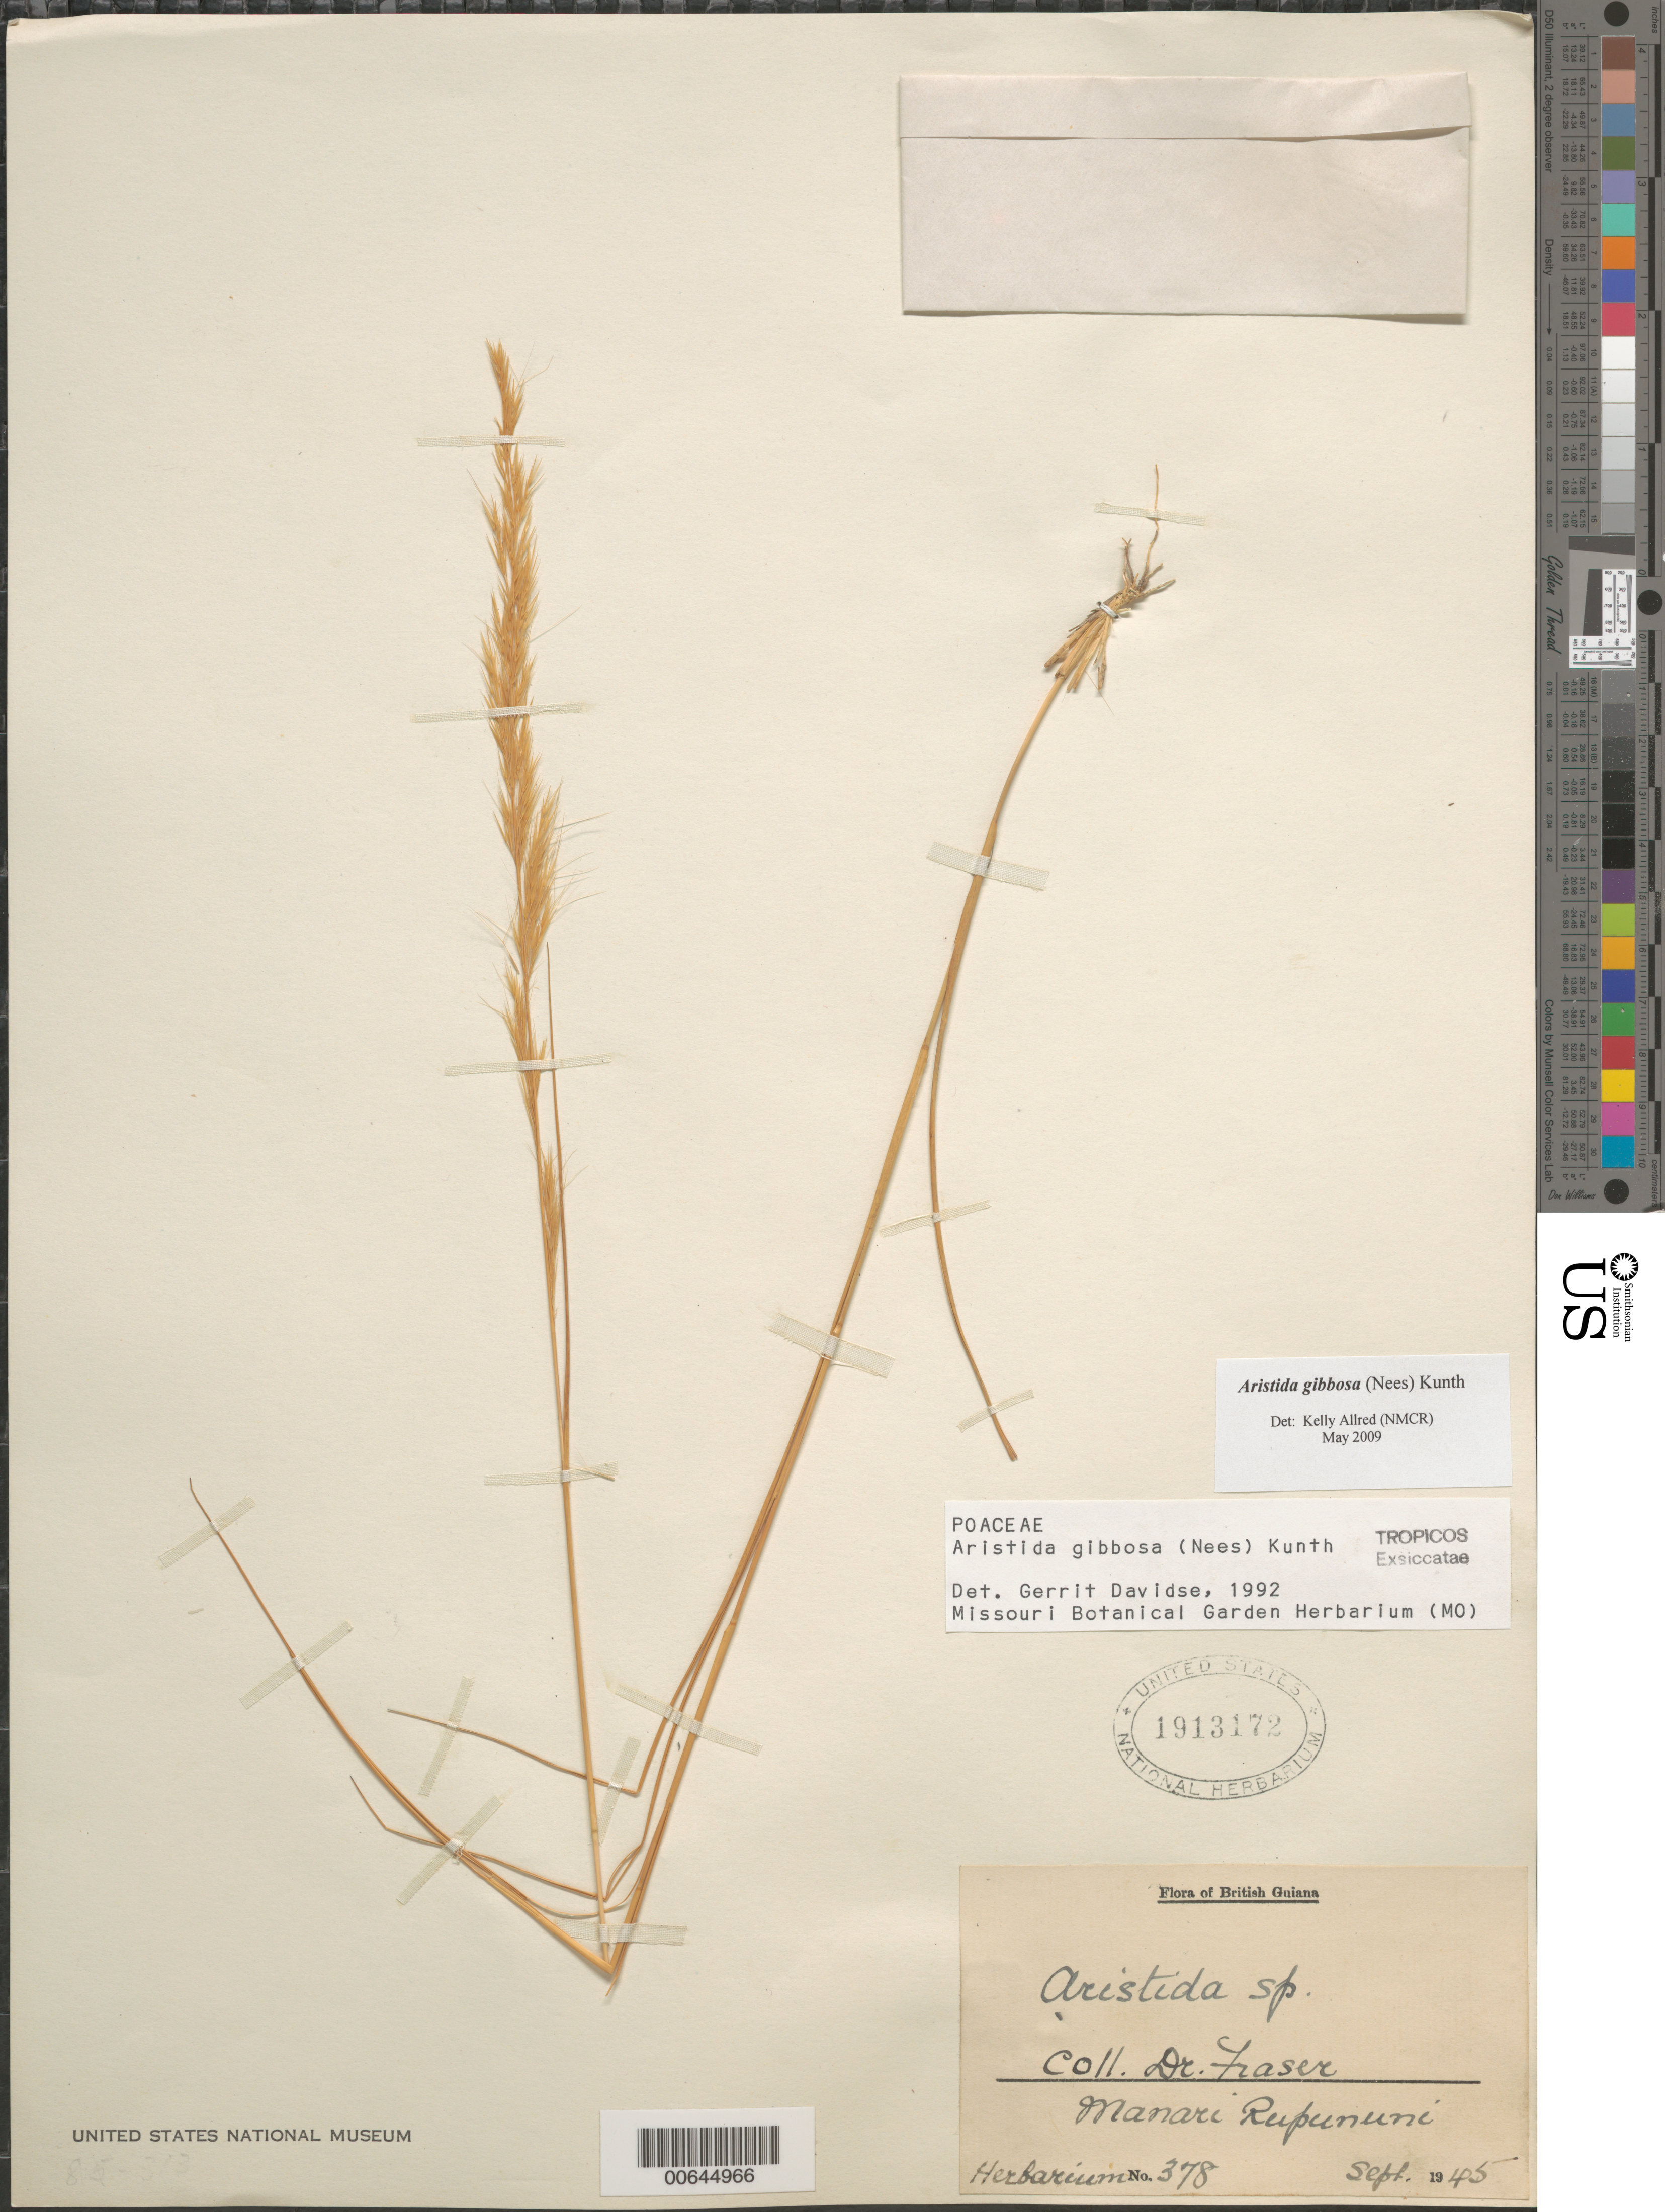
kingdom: Plantae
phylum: Tracheophyta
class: Liliopsida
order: Poales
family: Poaceae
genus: Aristida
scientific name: Aristida gibbosa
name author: (Nees) Kunth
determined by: Davidse, Gerrit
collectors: H. Fraser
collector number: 378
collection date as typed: Sep-45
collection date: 1945-09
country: Guyana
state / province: U. Takutu-U. Essequibo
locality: Rupununi, Manari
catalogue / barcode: US 1913172